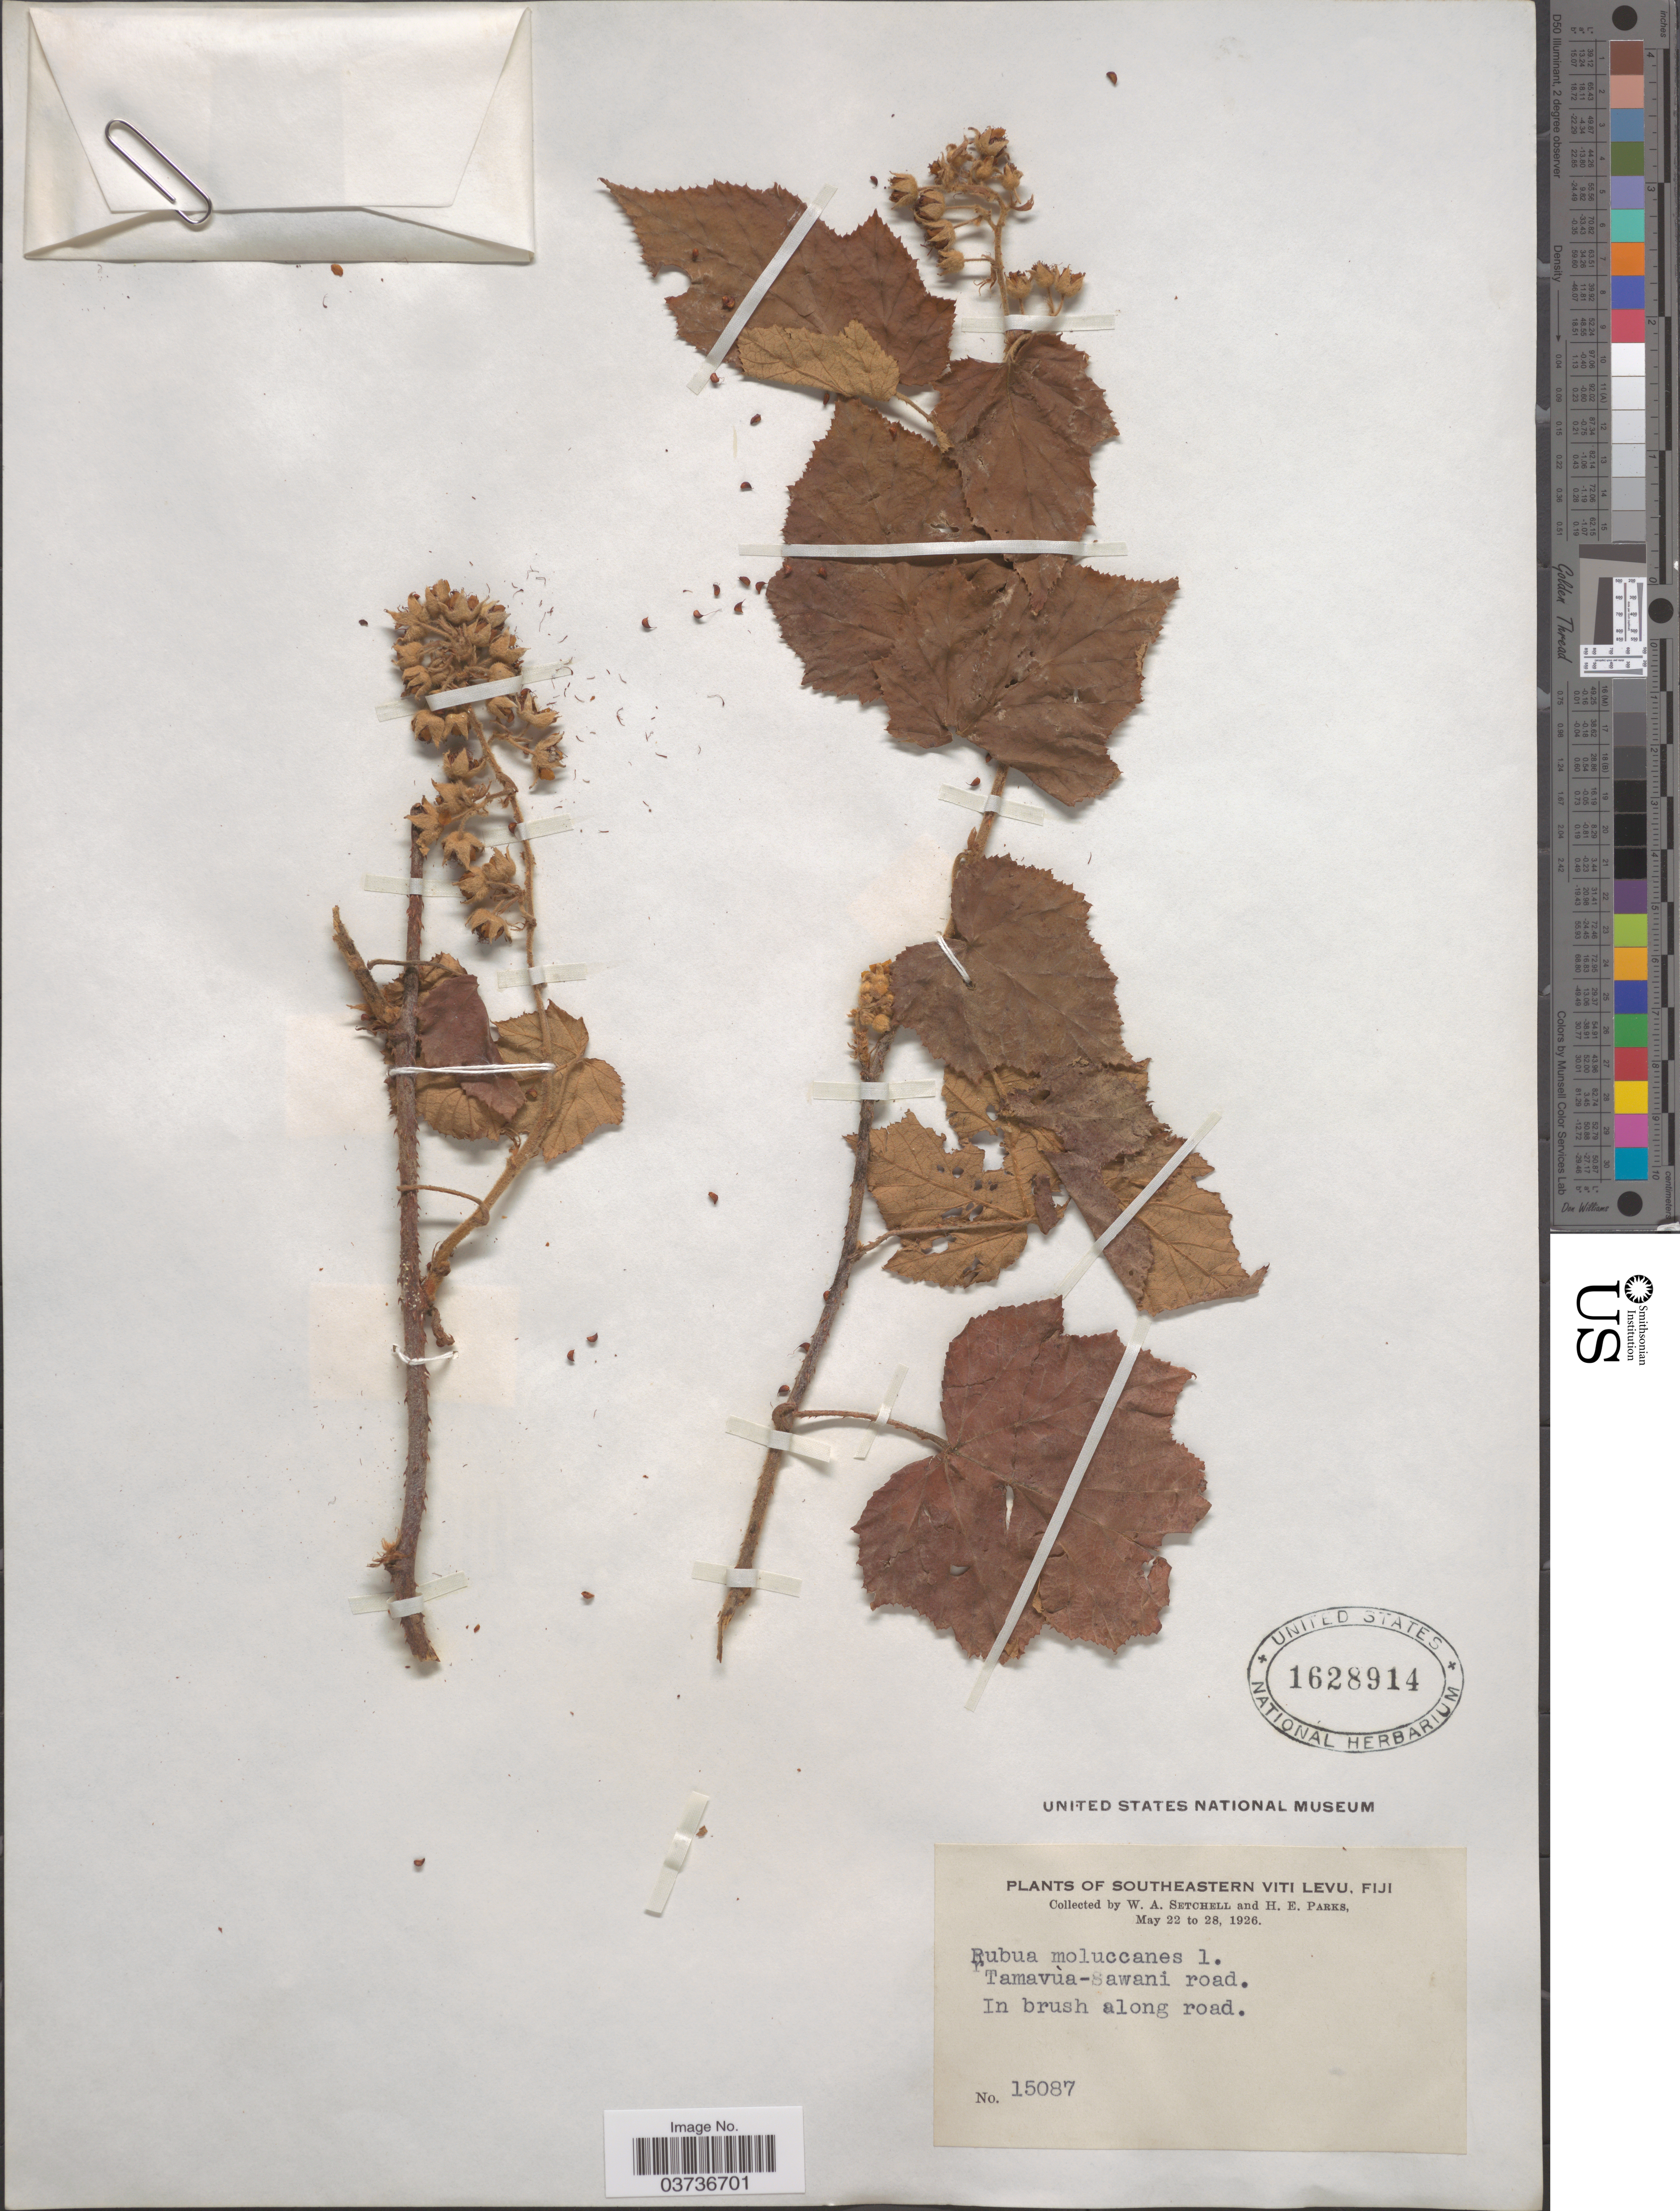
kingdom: Plantae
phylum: Tracheophyta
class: Magnoliopsida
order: Rosales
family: Rosaceae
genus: Rubus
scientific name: Rubus moluccanus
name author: L.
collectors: W. Setchell & H. E. Parks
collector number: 15087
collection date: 1926-05-22/1926-05-28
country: Fiji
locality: Southeastern Viti Levu. Tamavùa-Sawani road. In brush along road.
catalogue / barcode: US 1628914